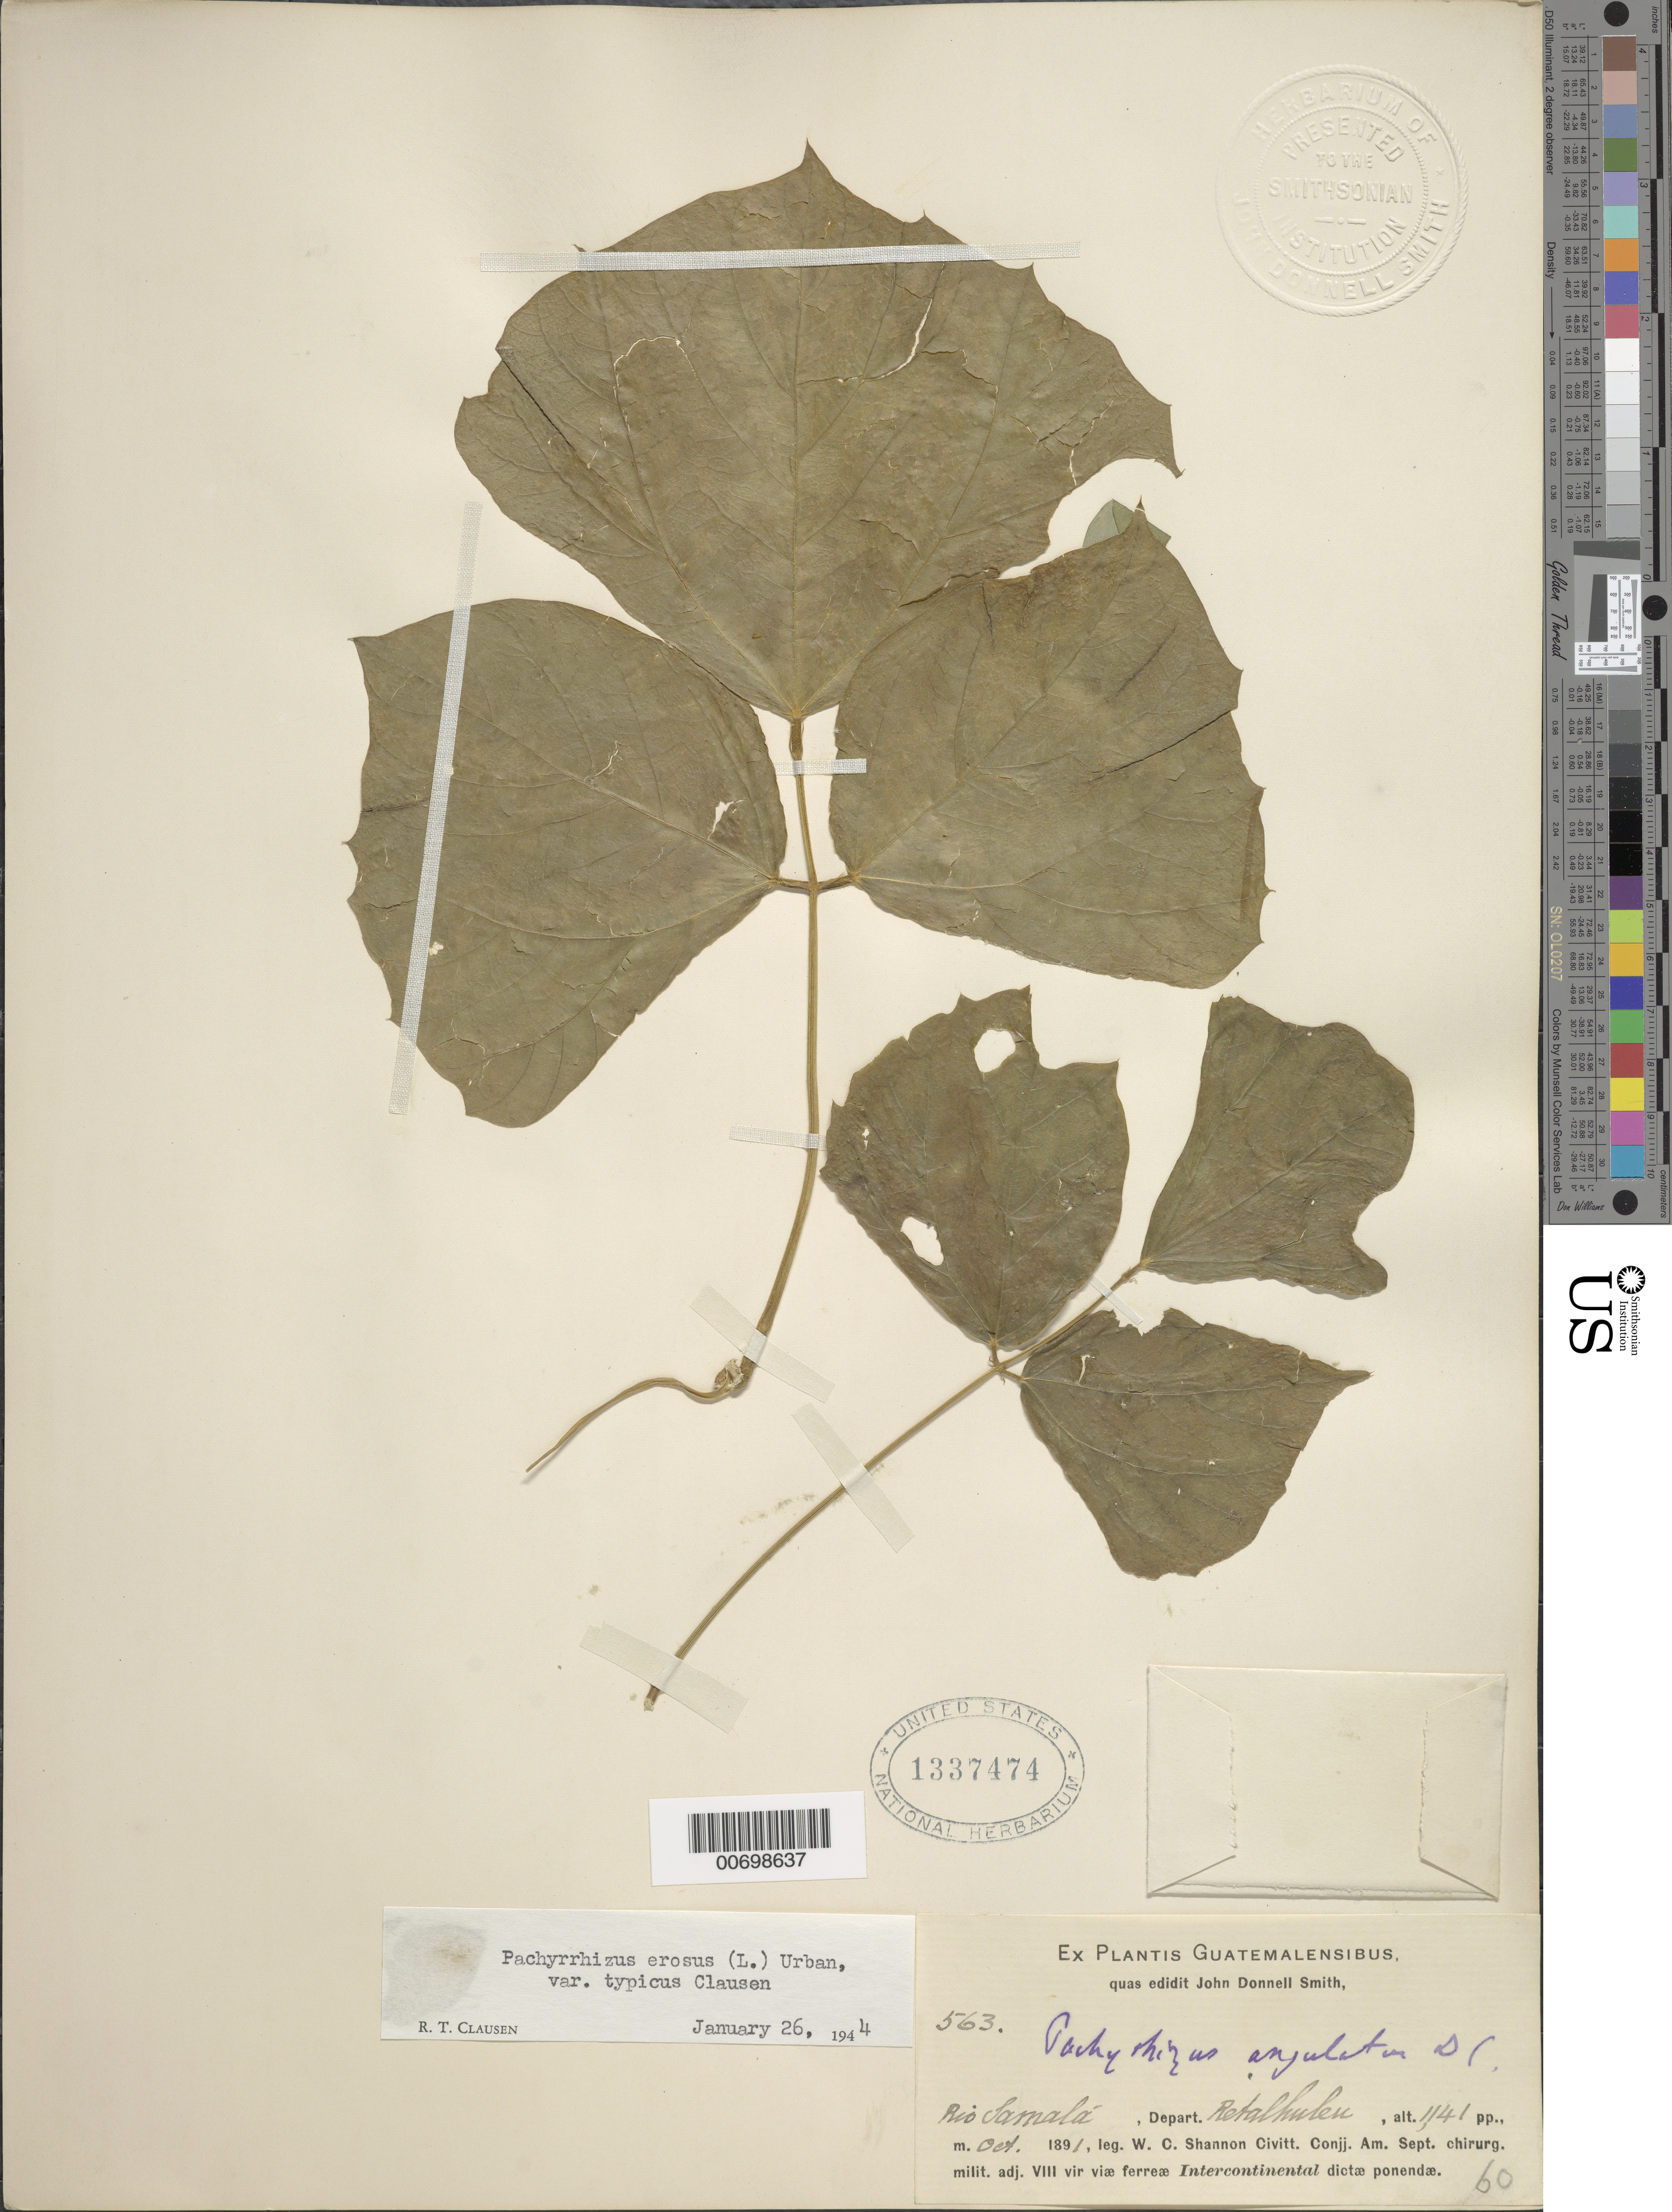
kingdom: Plantae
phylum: Tracheophyta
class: Magnoliopsida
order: Fabales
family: Fabaceae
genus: Pachyrhizus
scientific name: Pachyrhizus erosus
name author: (L.) Urb.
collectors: W. C. Shannon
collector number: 563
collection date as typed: Oct 1891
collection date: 1891-10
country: Guatemala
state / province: Retalhuleu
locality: Rio Samala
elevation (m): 348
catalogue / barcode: US 1337474